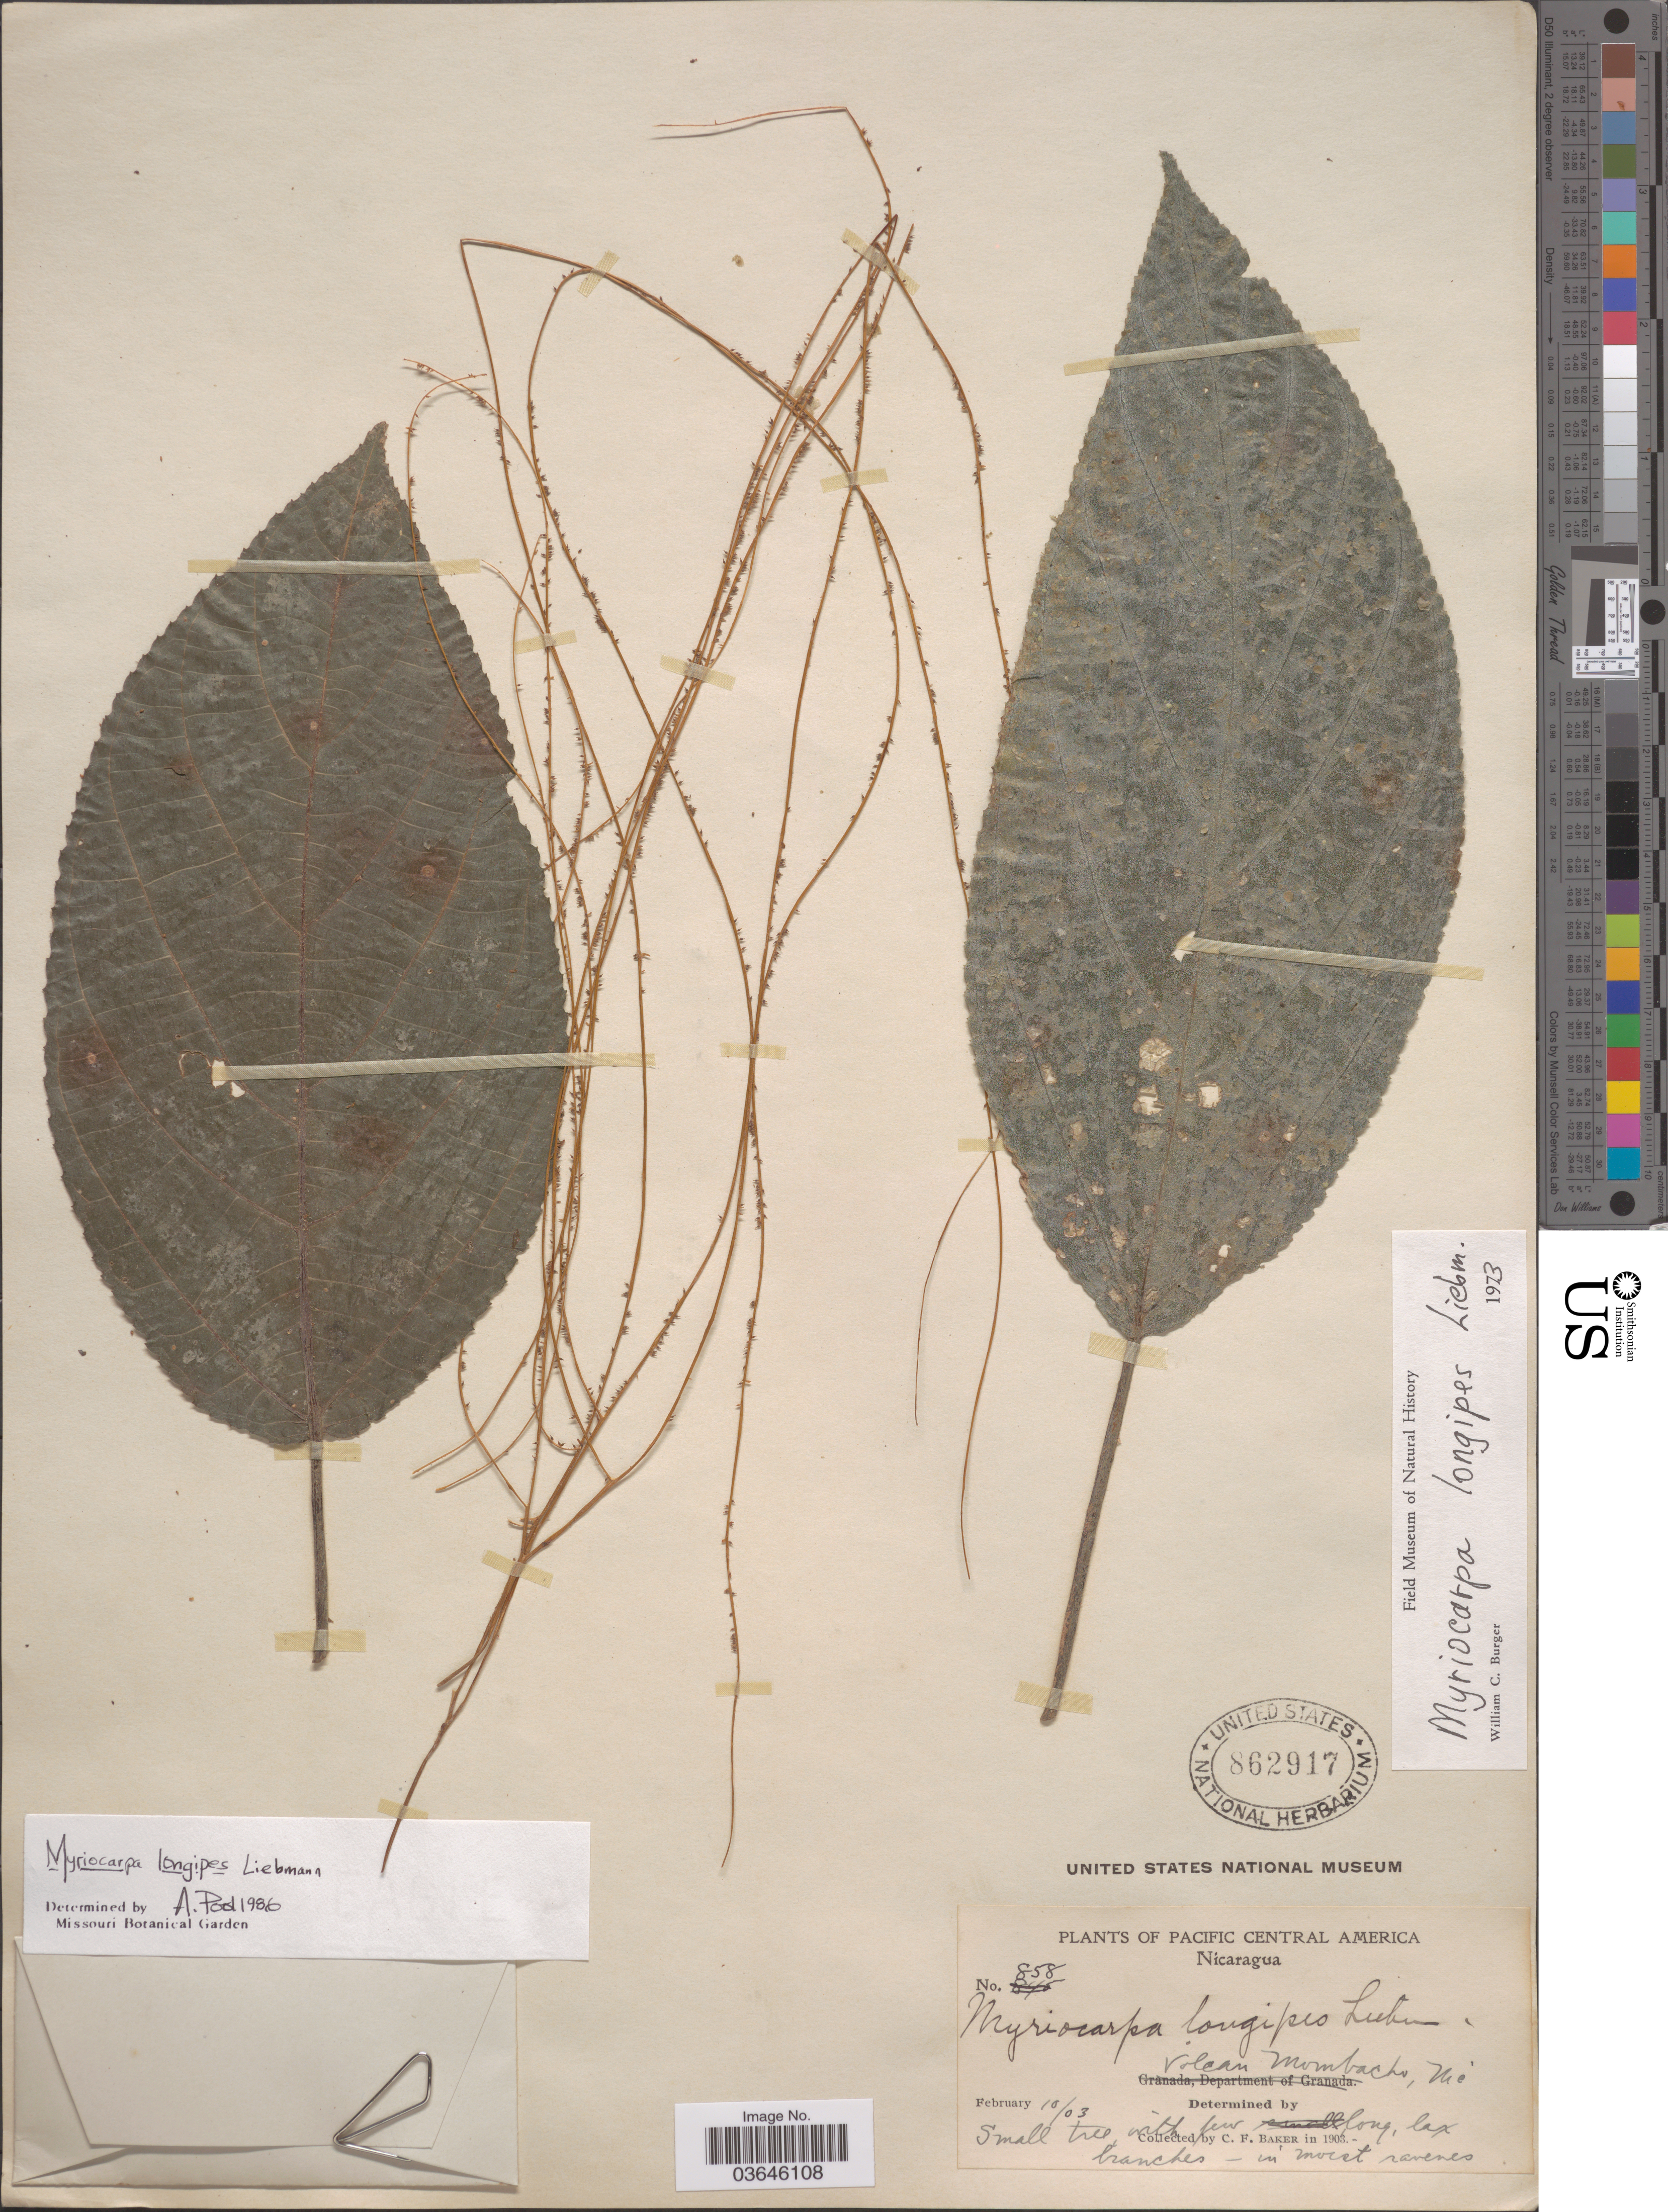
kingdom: Plantae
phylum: Tracheophyta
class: Magnoliopsida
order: Rosales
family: Urticaceae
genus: Myriocarpa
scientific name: Myriocarpa longipes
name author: Liebm.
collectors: C. F. Baker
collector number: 858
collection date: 1903-02-10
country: Nicaragua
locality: Pacific Central America. Volcan Mombacho.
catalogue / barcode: US 862917